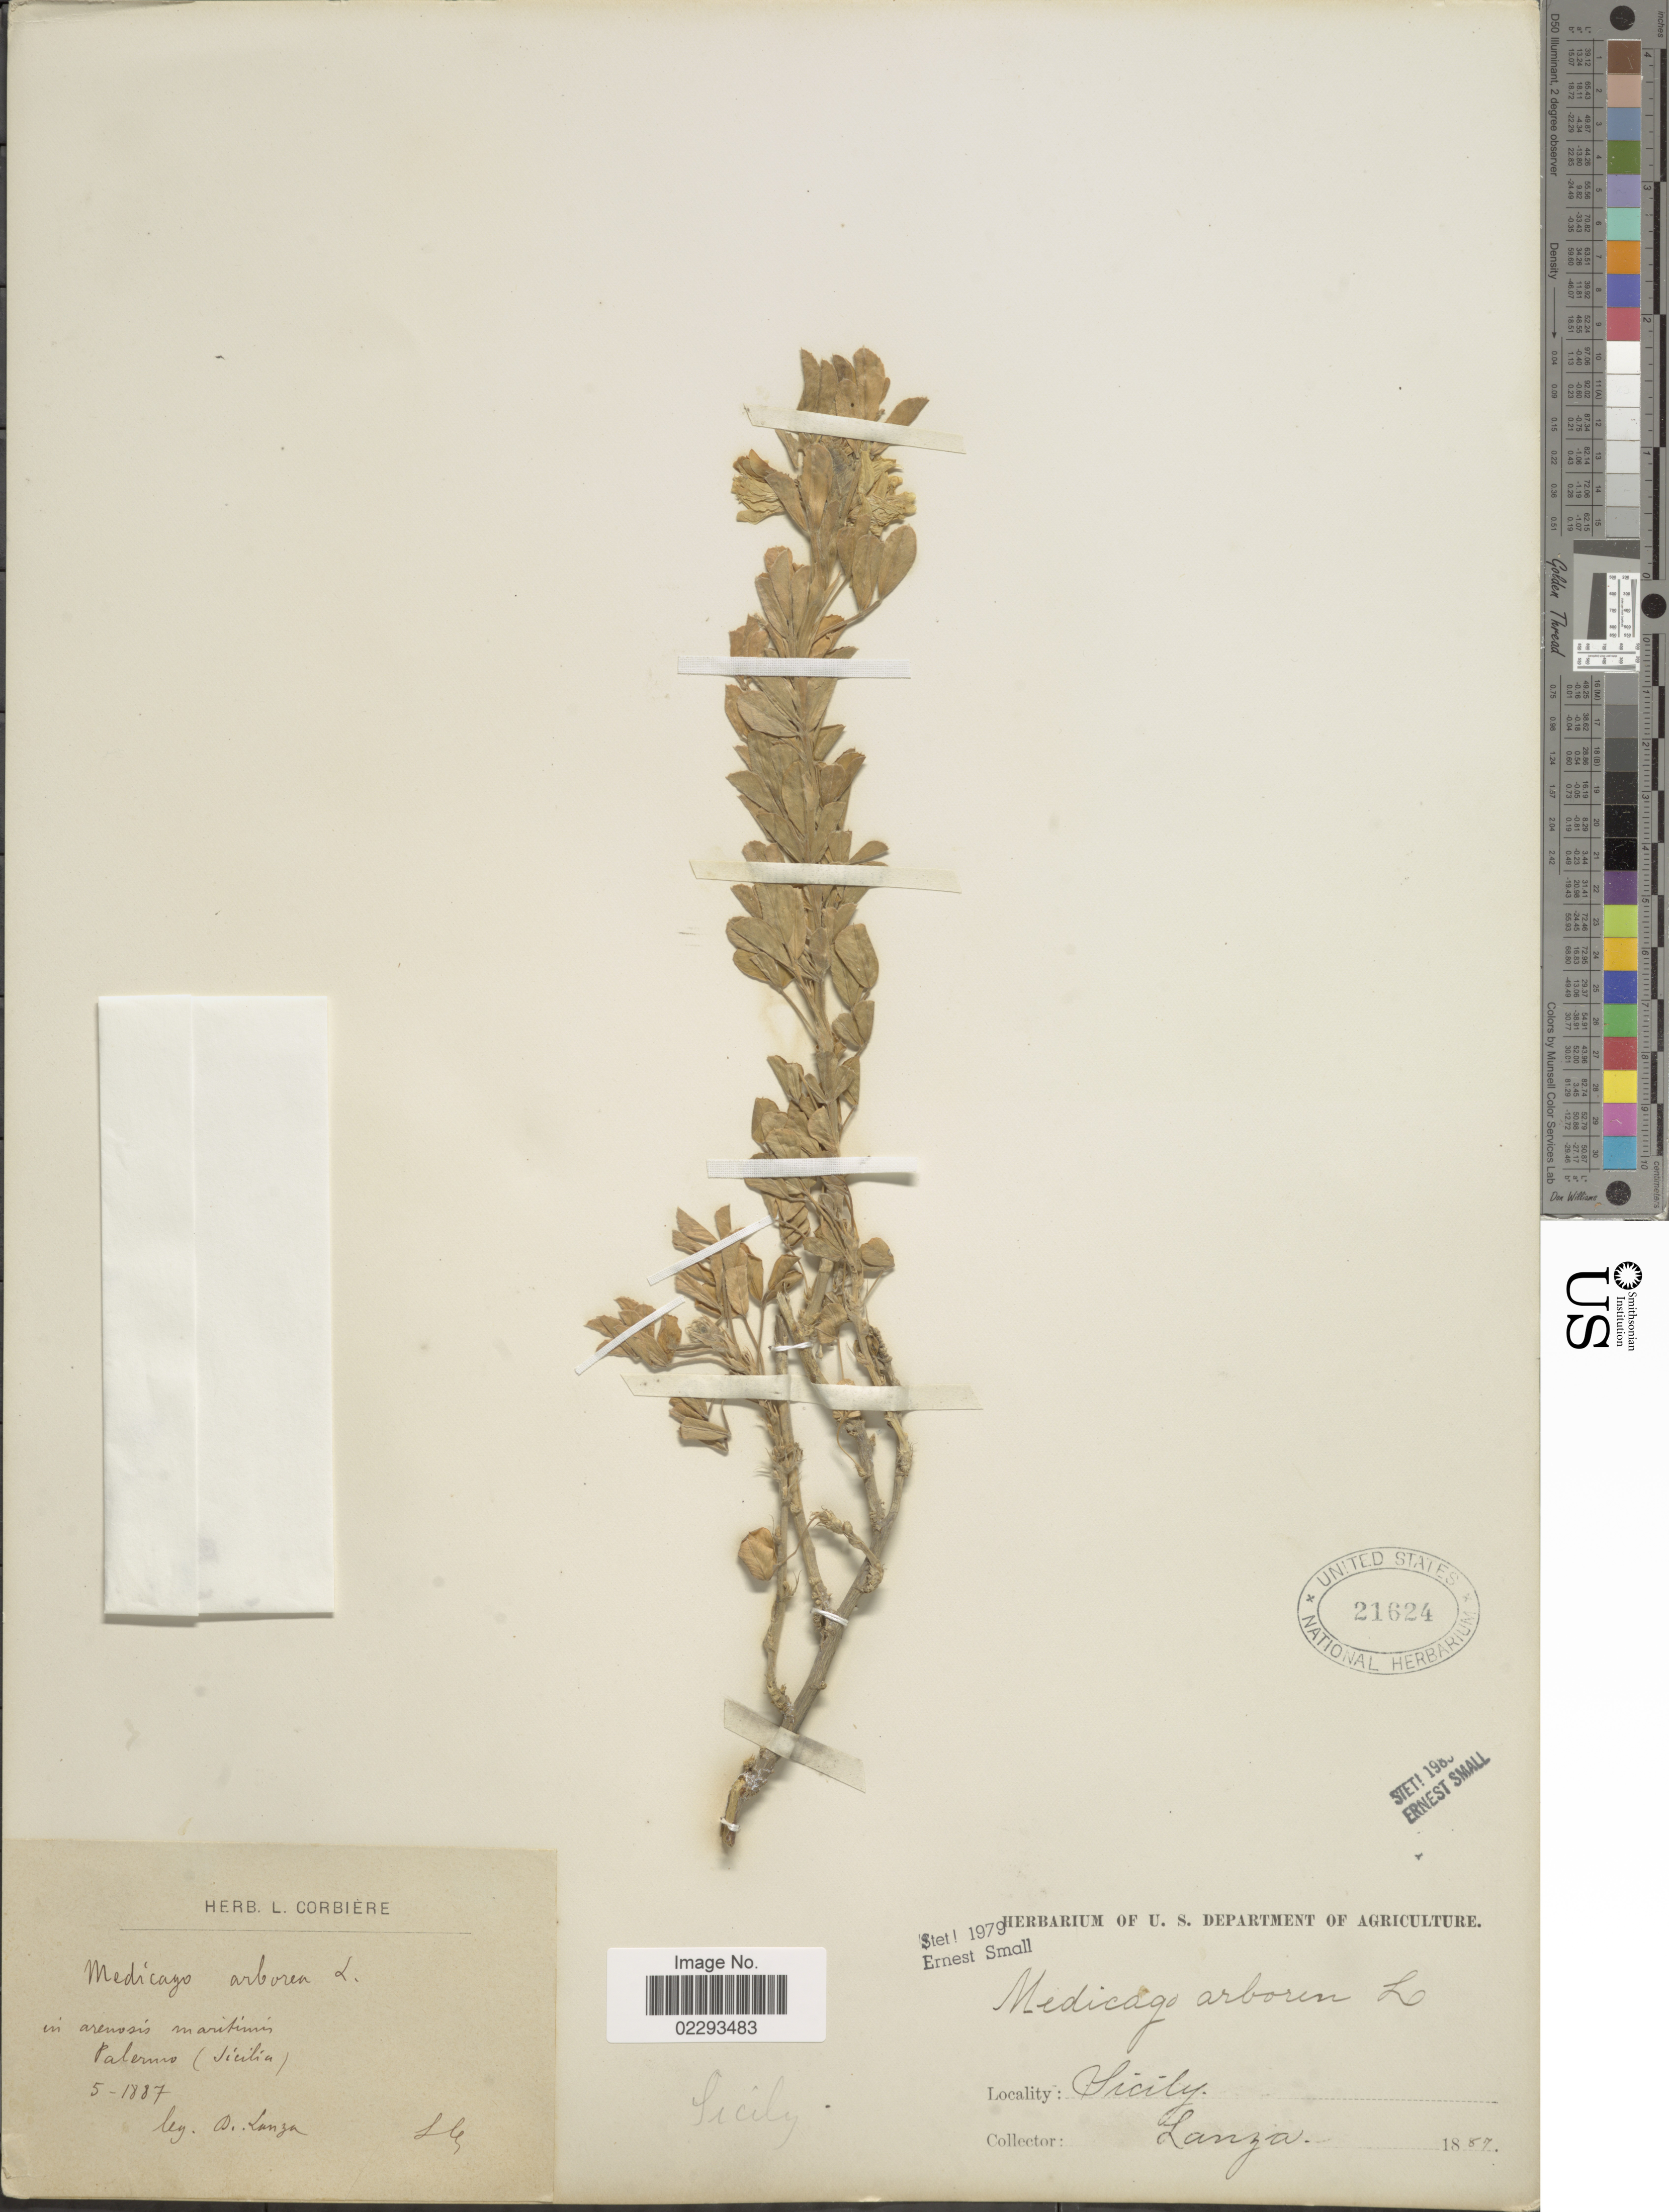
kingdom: Plantae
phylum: Tracheophyta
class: Magnoliopsida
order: Fabales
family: Fabaceae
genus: Medicago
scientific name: Medicago arborea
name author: L.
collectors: D. Lanza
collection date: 1887-05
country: Italy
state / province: Siciliana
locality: In arenosis maritunis palermo (Sicilia) [interpreted]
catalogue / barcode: US 21624